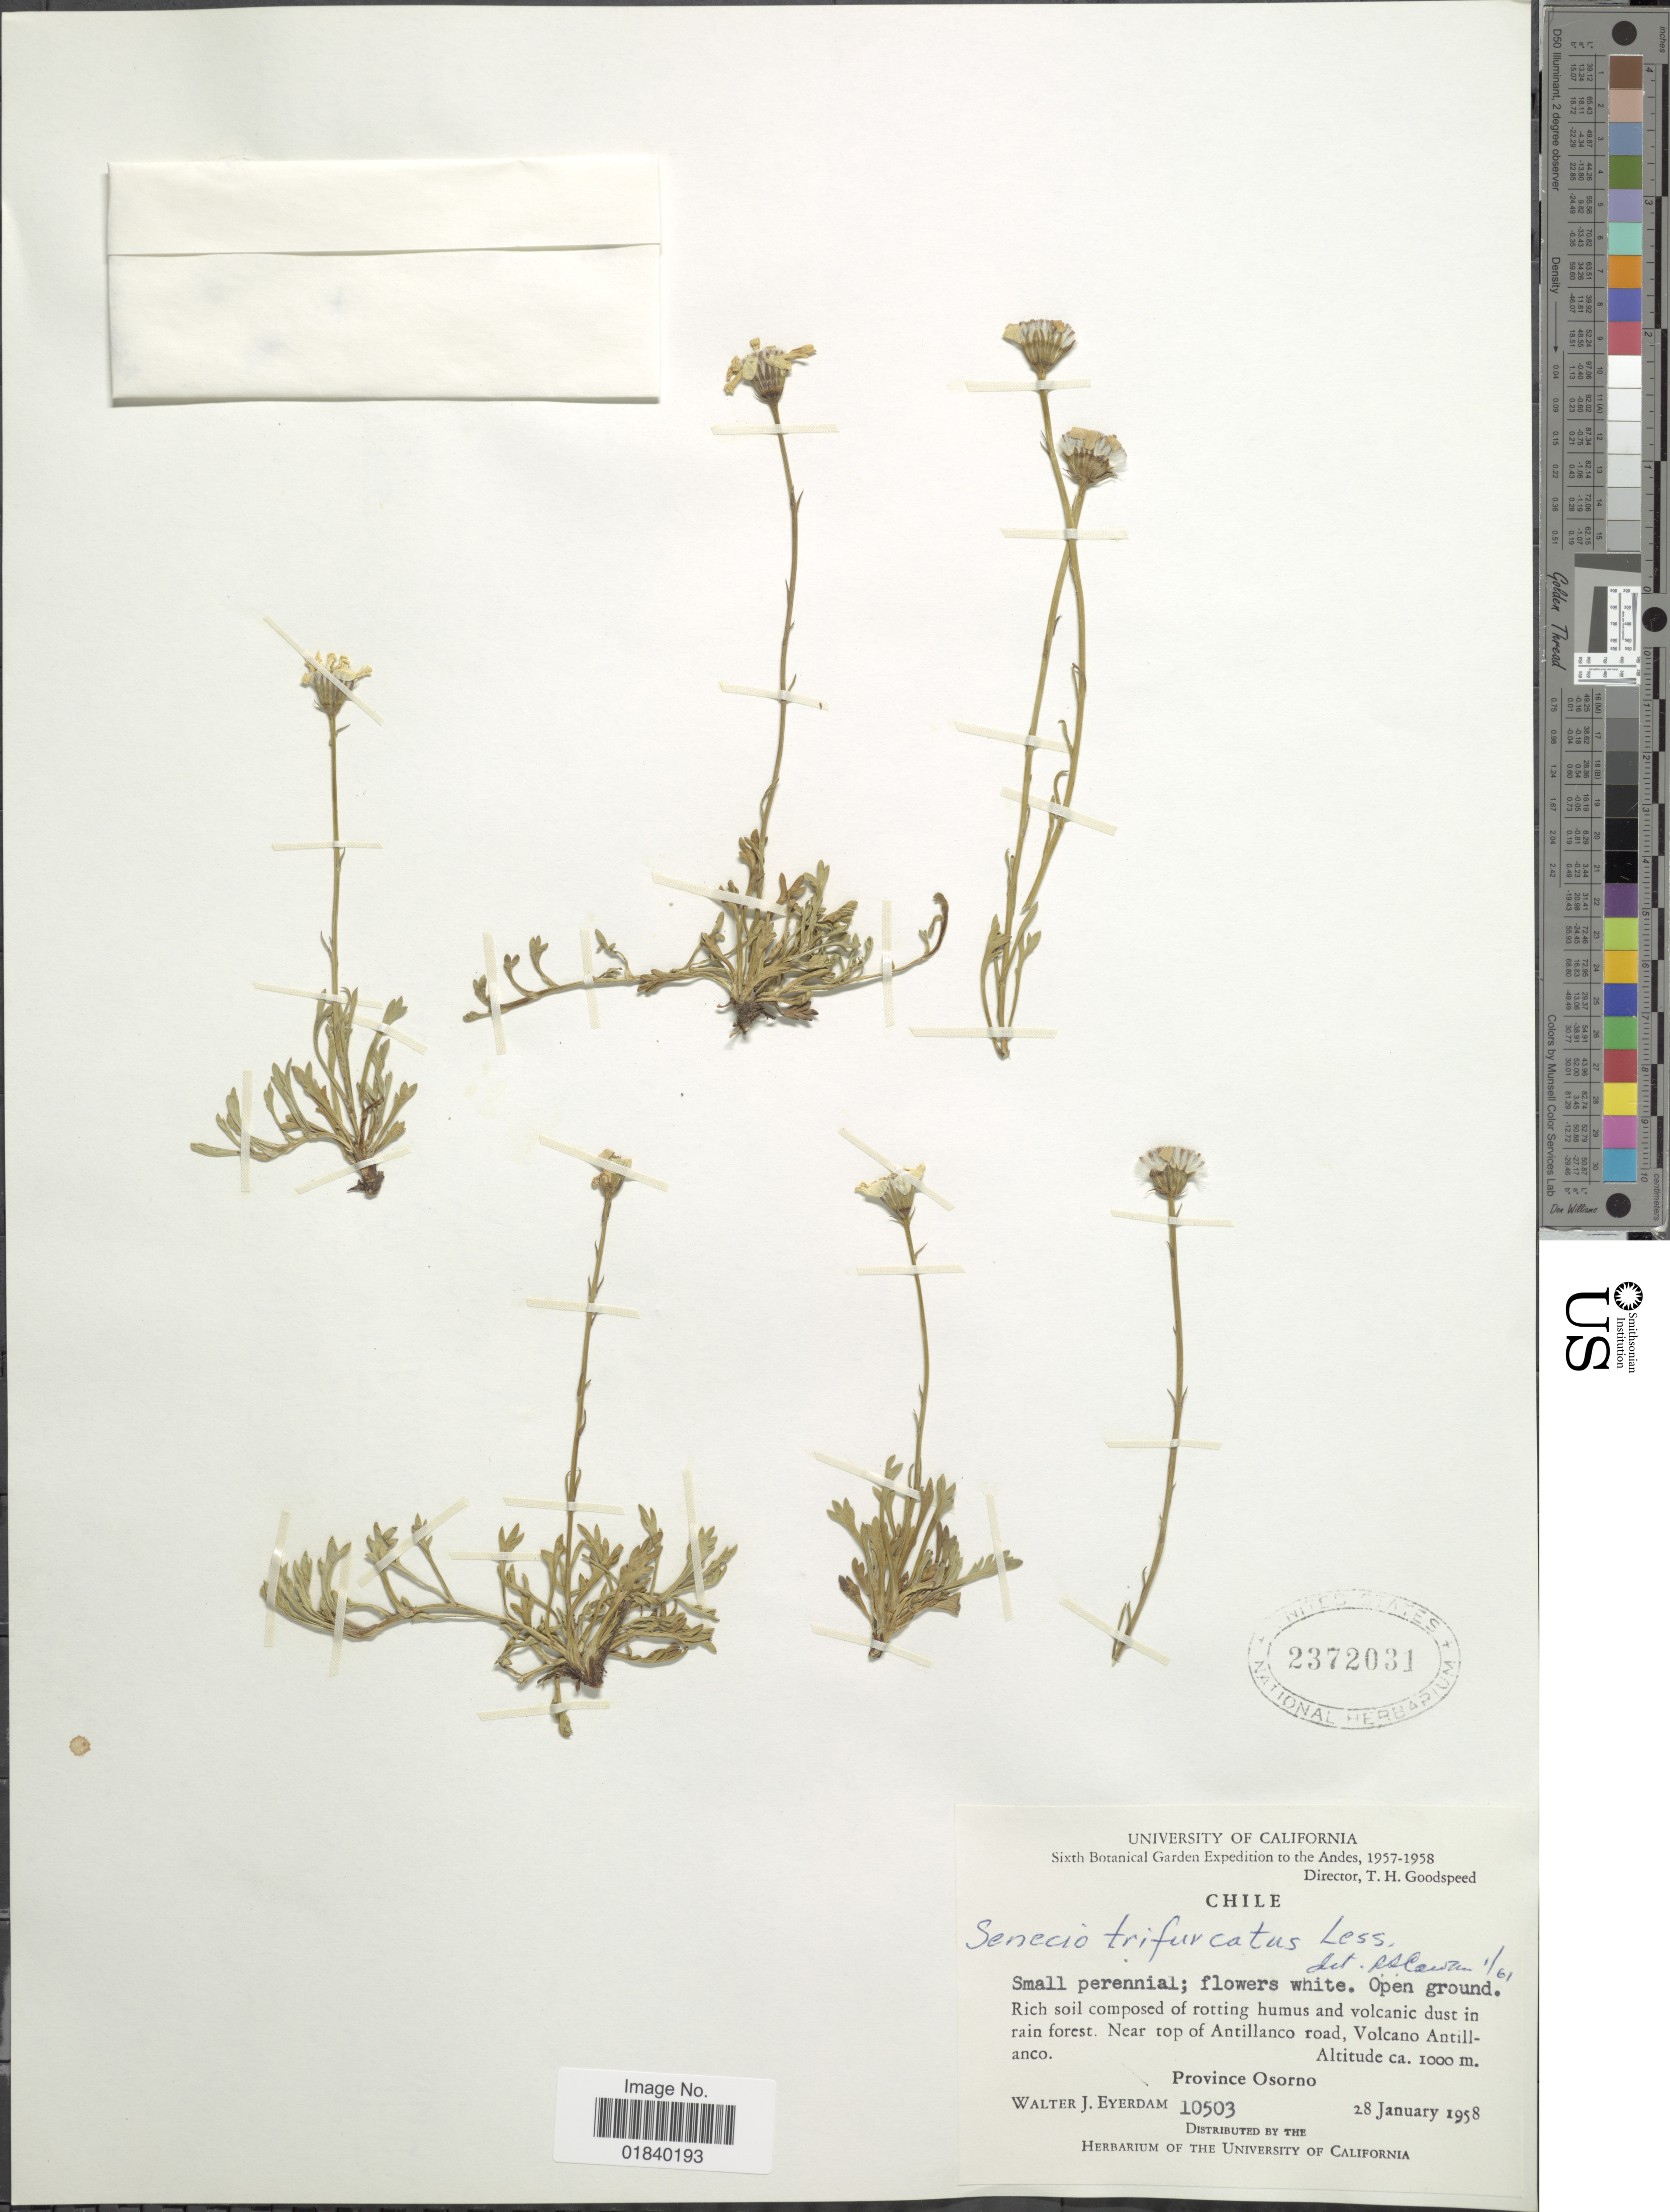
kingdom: Plantae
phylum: Tracheophyta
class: Magnoliopsida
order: Asterales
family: Asteraceae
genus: Senecio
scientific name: Senecio trifurcatus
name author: (G. Forst.) Less.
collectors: W. J. Eyerdam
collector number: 10503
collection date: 1958-01-28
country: Chile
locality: Chile. Province Osorno. Near top of Antillanco road, Volcano Antillanco.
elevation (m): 1000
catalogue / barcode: US 2372031